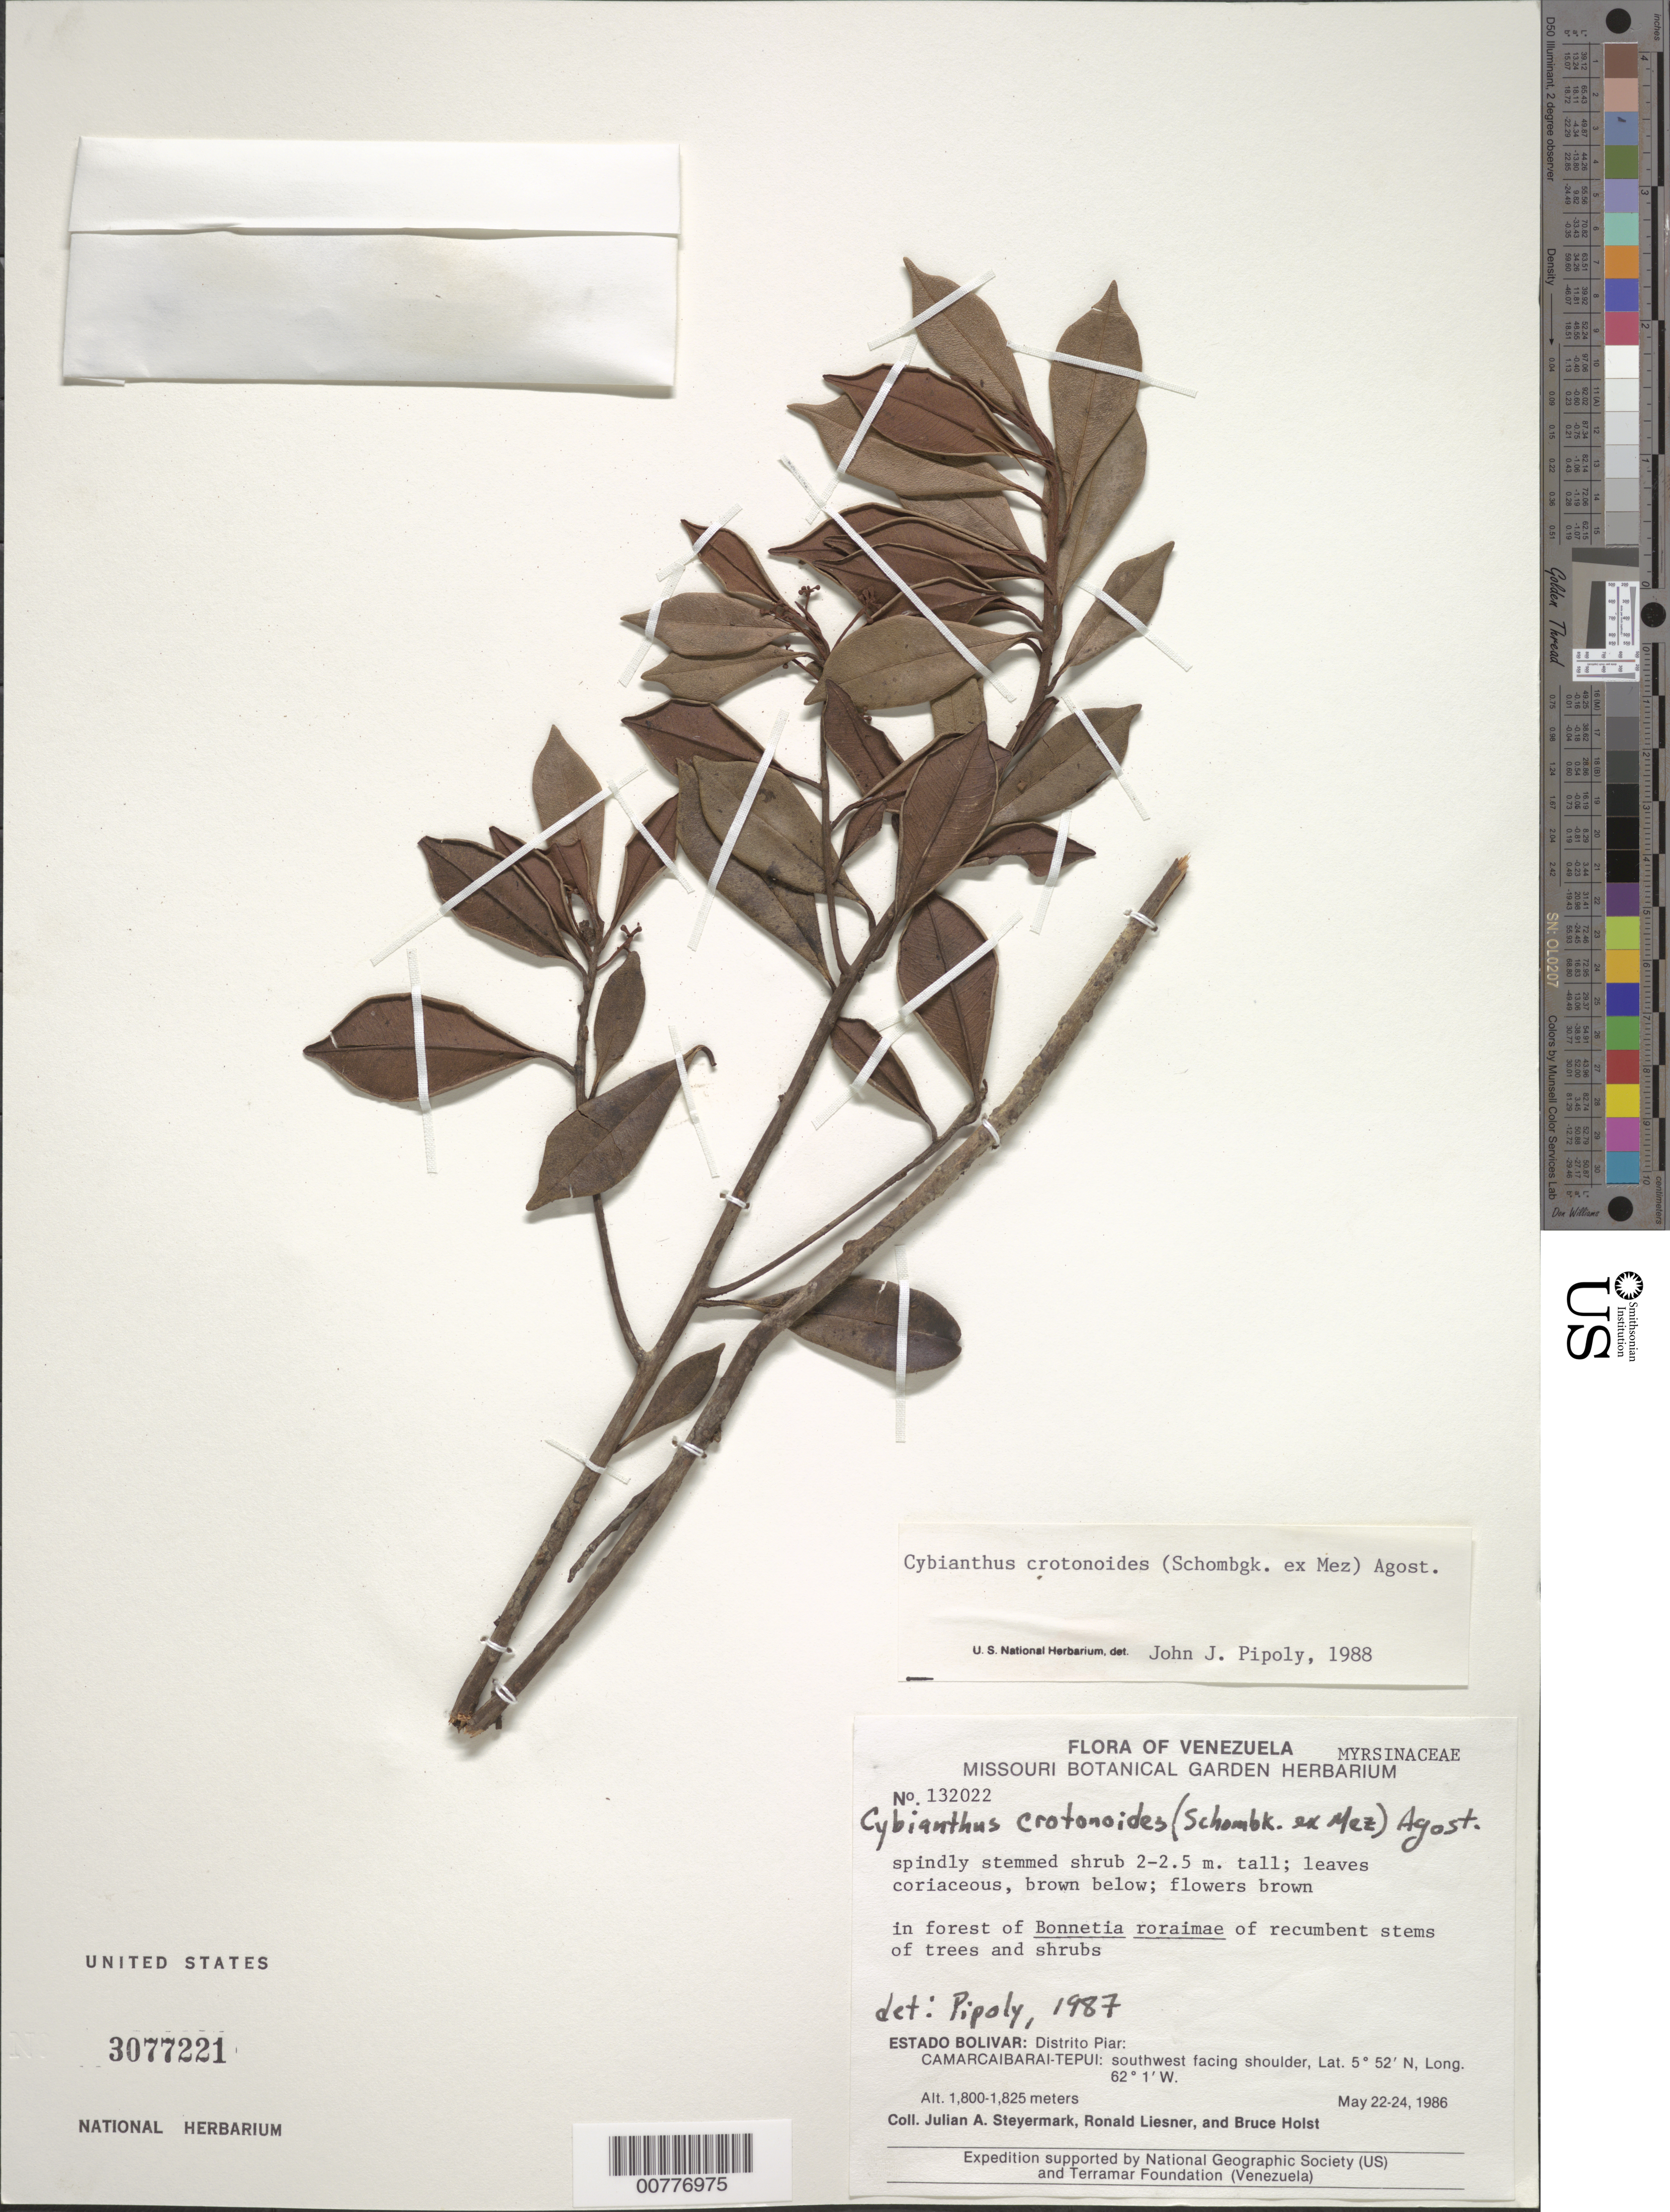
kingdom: Plantae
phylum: Tracheophyta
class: Magnoliopsida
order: Ericales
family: Primulaceae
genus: Cybianthus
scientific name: Cybianthus crotonoides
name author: (M.R. Schomb. ex Mez) G. Agostini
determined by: Pipoly, J. J., III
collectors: J. Steyermark, R. L. Liesner & B. Holst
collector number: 132022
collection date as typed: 22-May-86 to 24-May-86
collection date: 1986-05-22/1986-05-24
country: Venezuela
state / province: Bolívar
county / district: Piar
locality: Camarcaibarai-tepuí; SW facing shoulder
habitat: Bonnetia roraimae forest of recumbent stems of trees and shrubs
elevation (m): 1800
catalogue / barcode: US 3077221